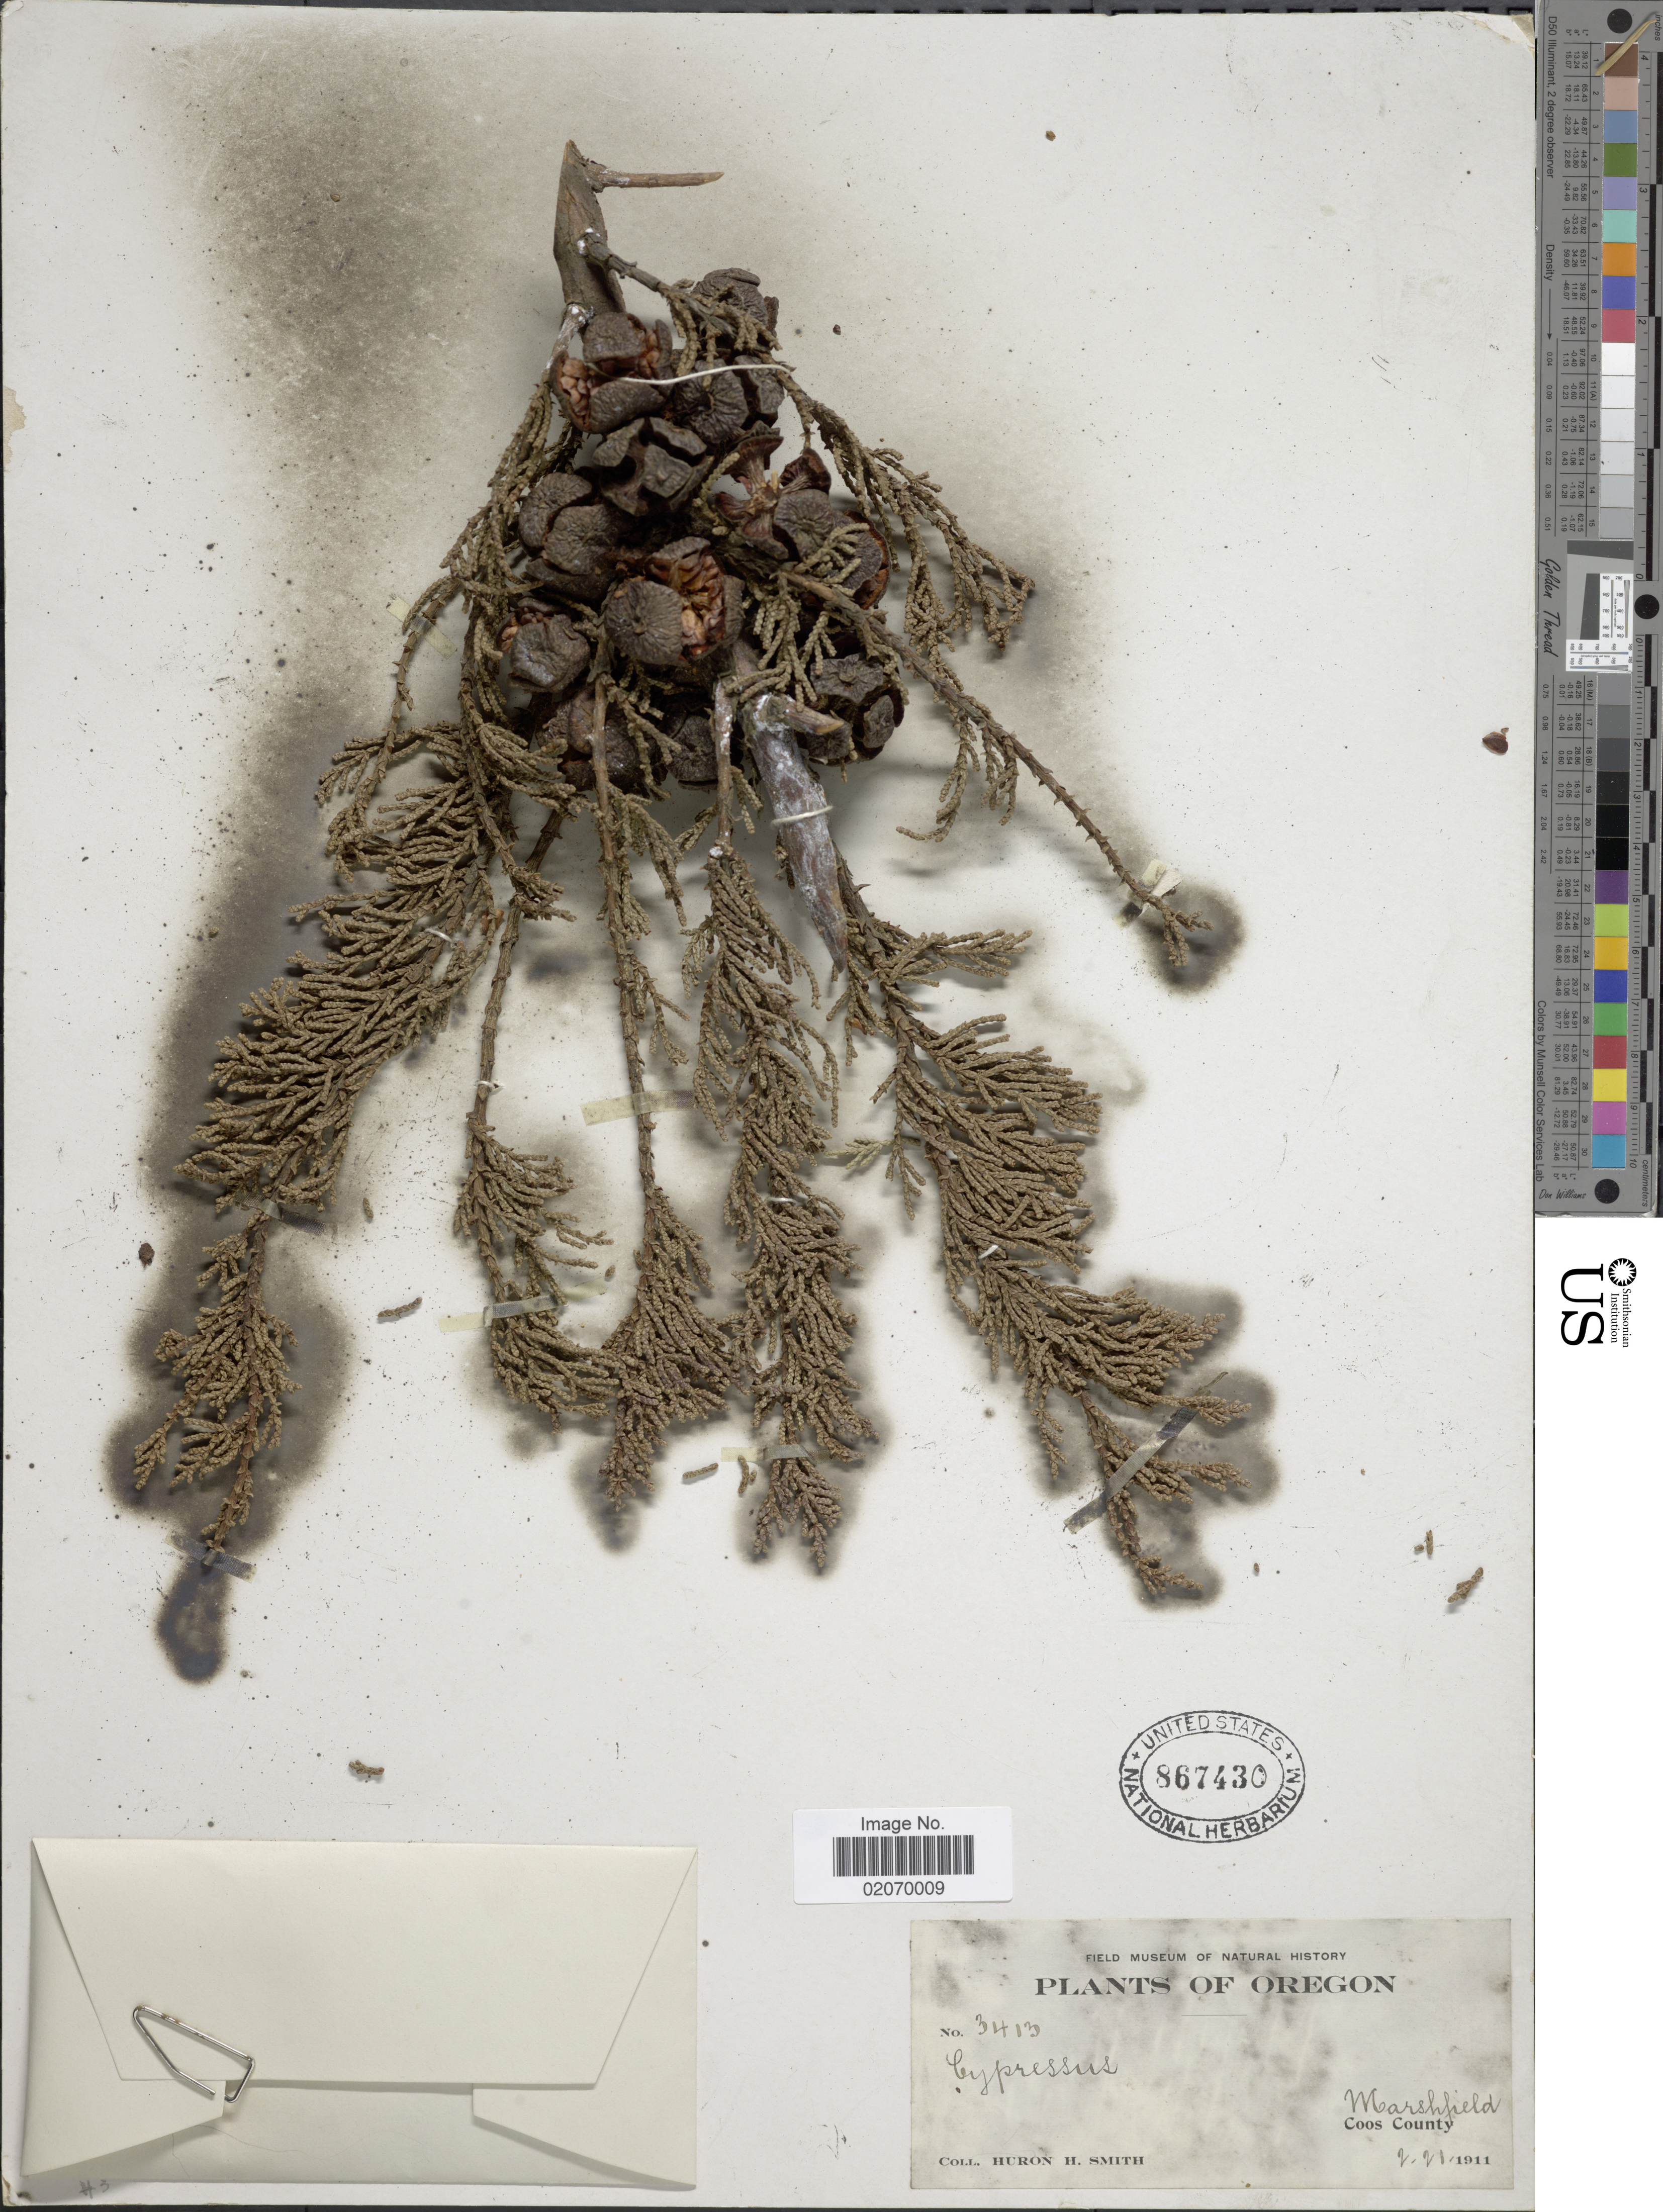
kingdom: Plantae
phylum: Tracheophyta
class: Pinopsida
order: Pinales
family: Cupressaceae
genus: Hesperocyparis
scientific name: Hesperocyparis sp.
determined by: (US) Smithsonian Institution - National Museum of Natural History - Department of Botany (UNITED STATES)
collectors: Huron H. Smith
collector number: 3413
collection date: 1911-02-21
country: United States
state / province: Oregon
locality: Marshfield, Coos County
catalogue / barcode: US 867430